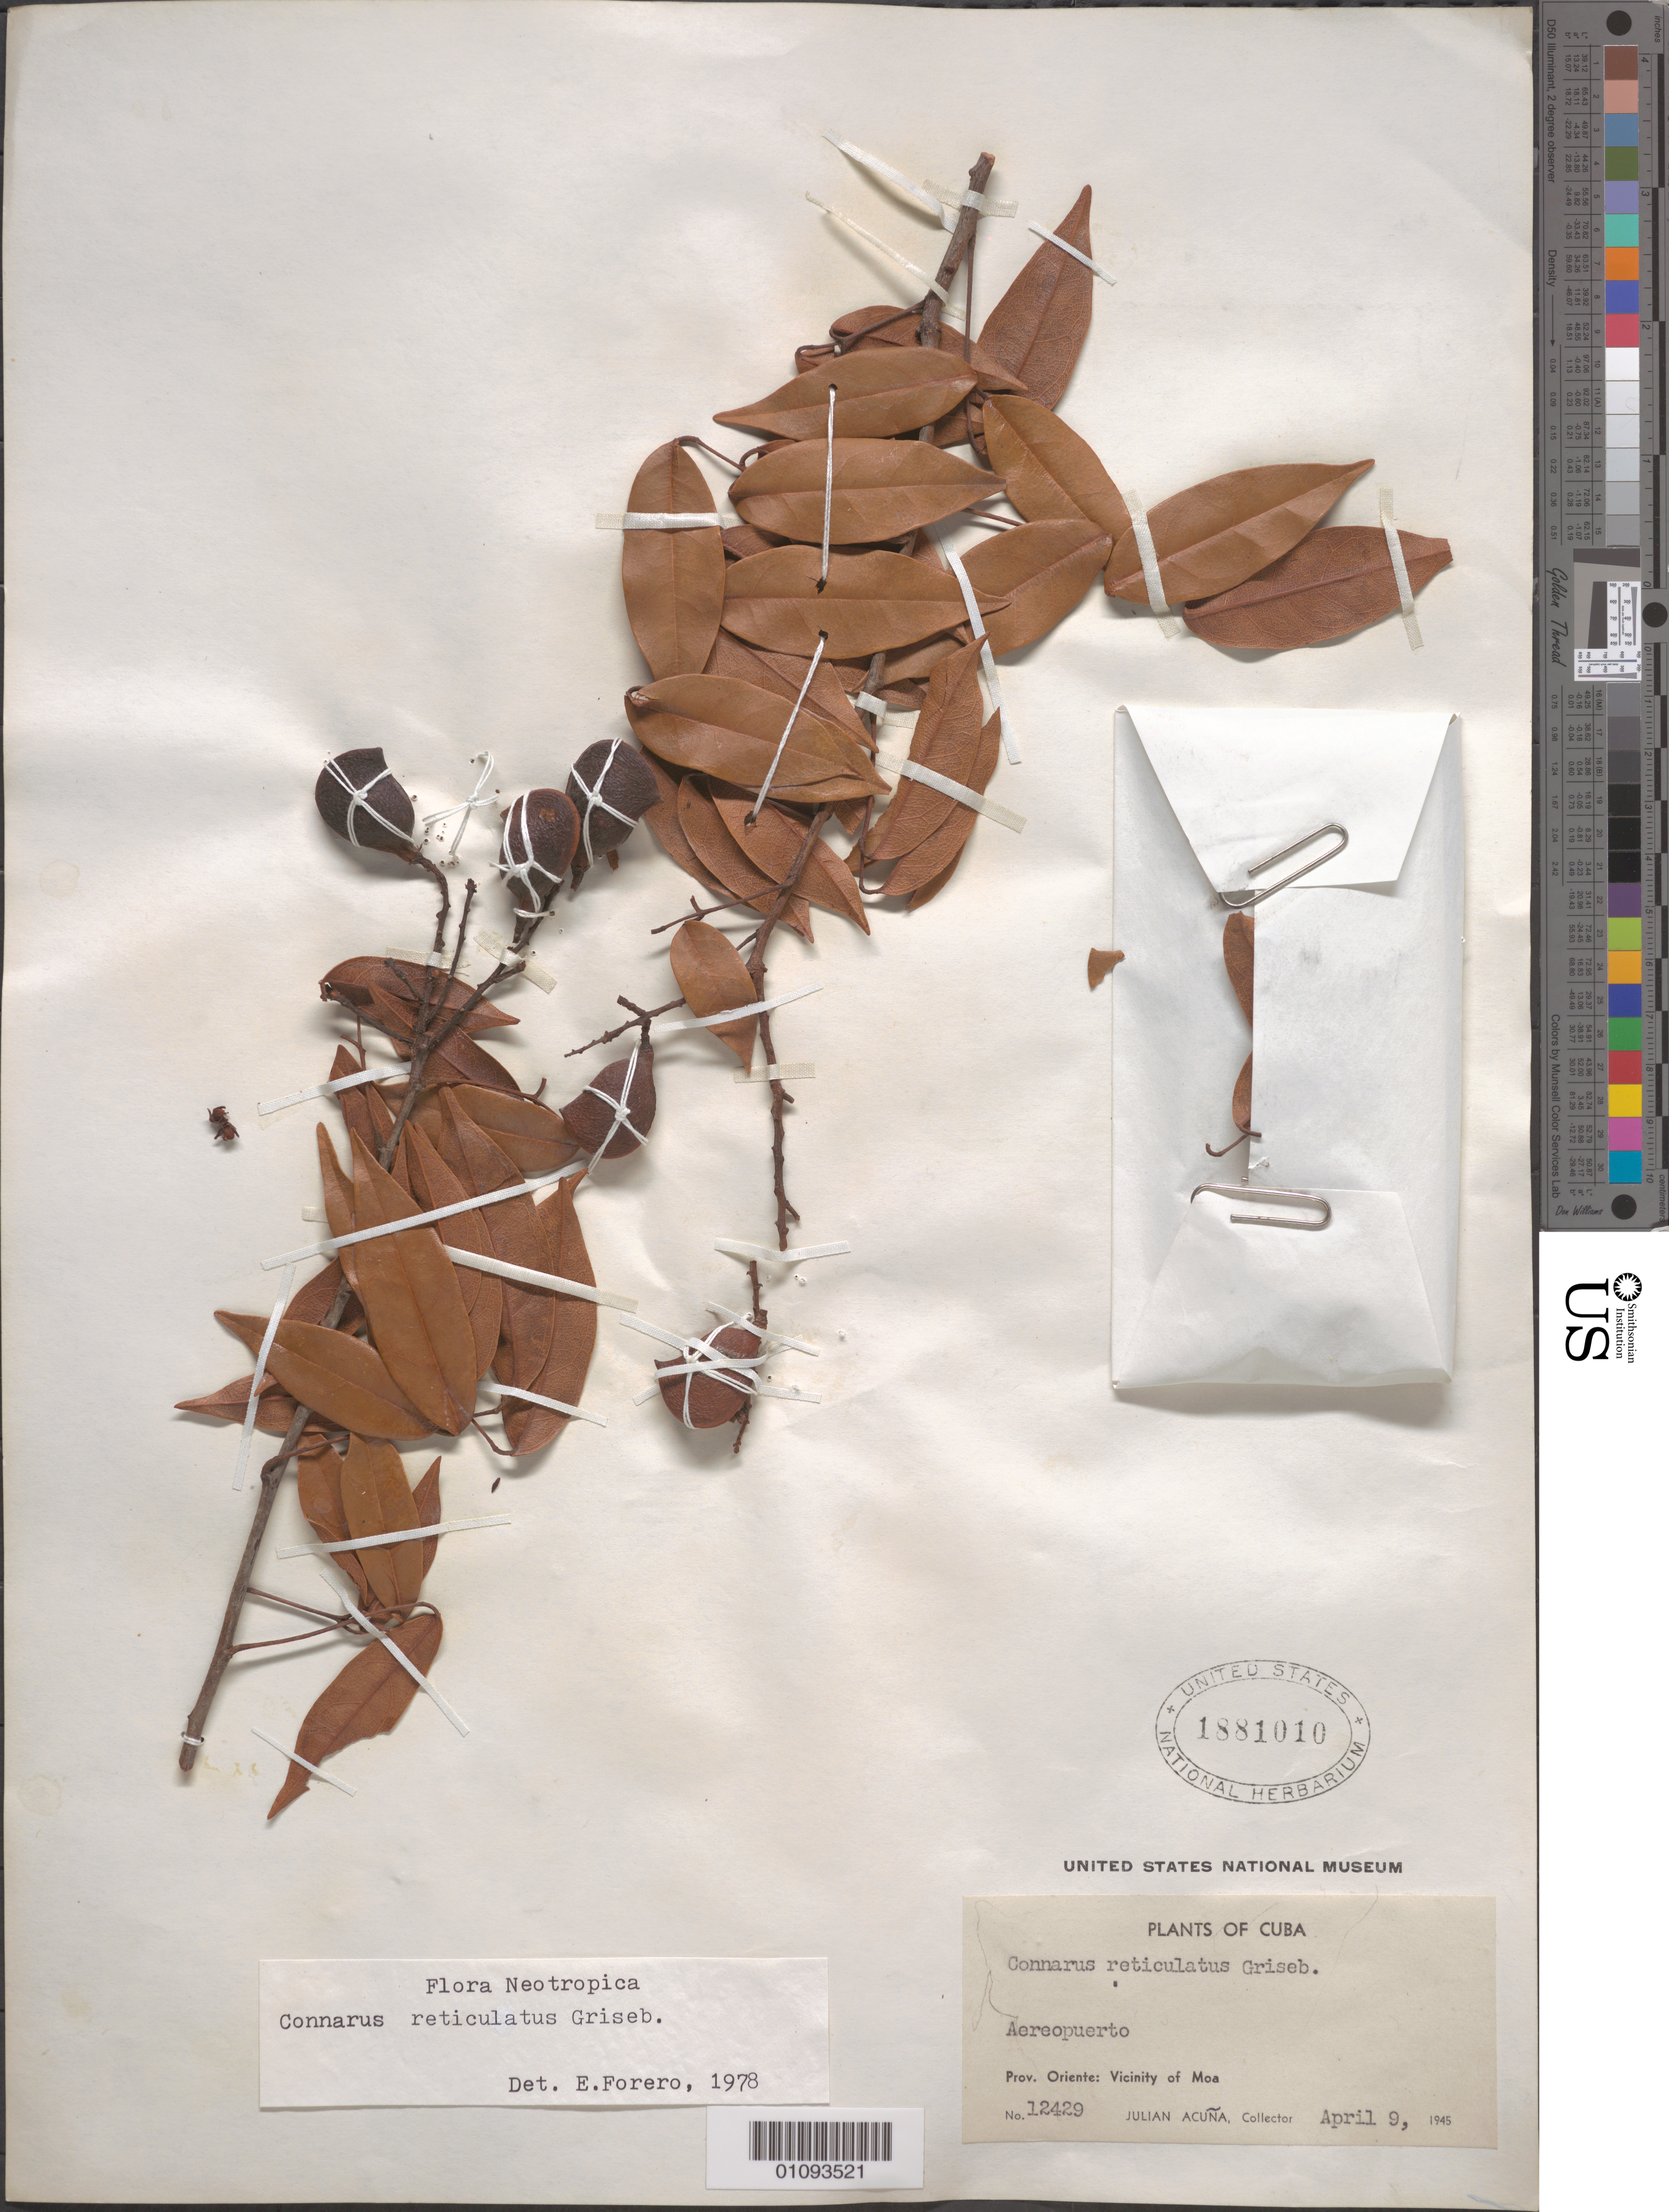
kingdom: Plantae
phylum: Tracheophyta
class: Magnoliopsida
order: Oxalidales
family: Connaraceae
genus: Connarus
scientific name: Connarus reticulatus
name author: Griseb.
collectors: J. Acuña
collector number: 12429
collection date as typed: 09 Apr 1945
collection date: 1945-04-09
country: Cuba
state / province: Oriente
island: Cuba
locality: Vicinity of Moa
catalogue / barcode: US 1881010